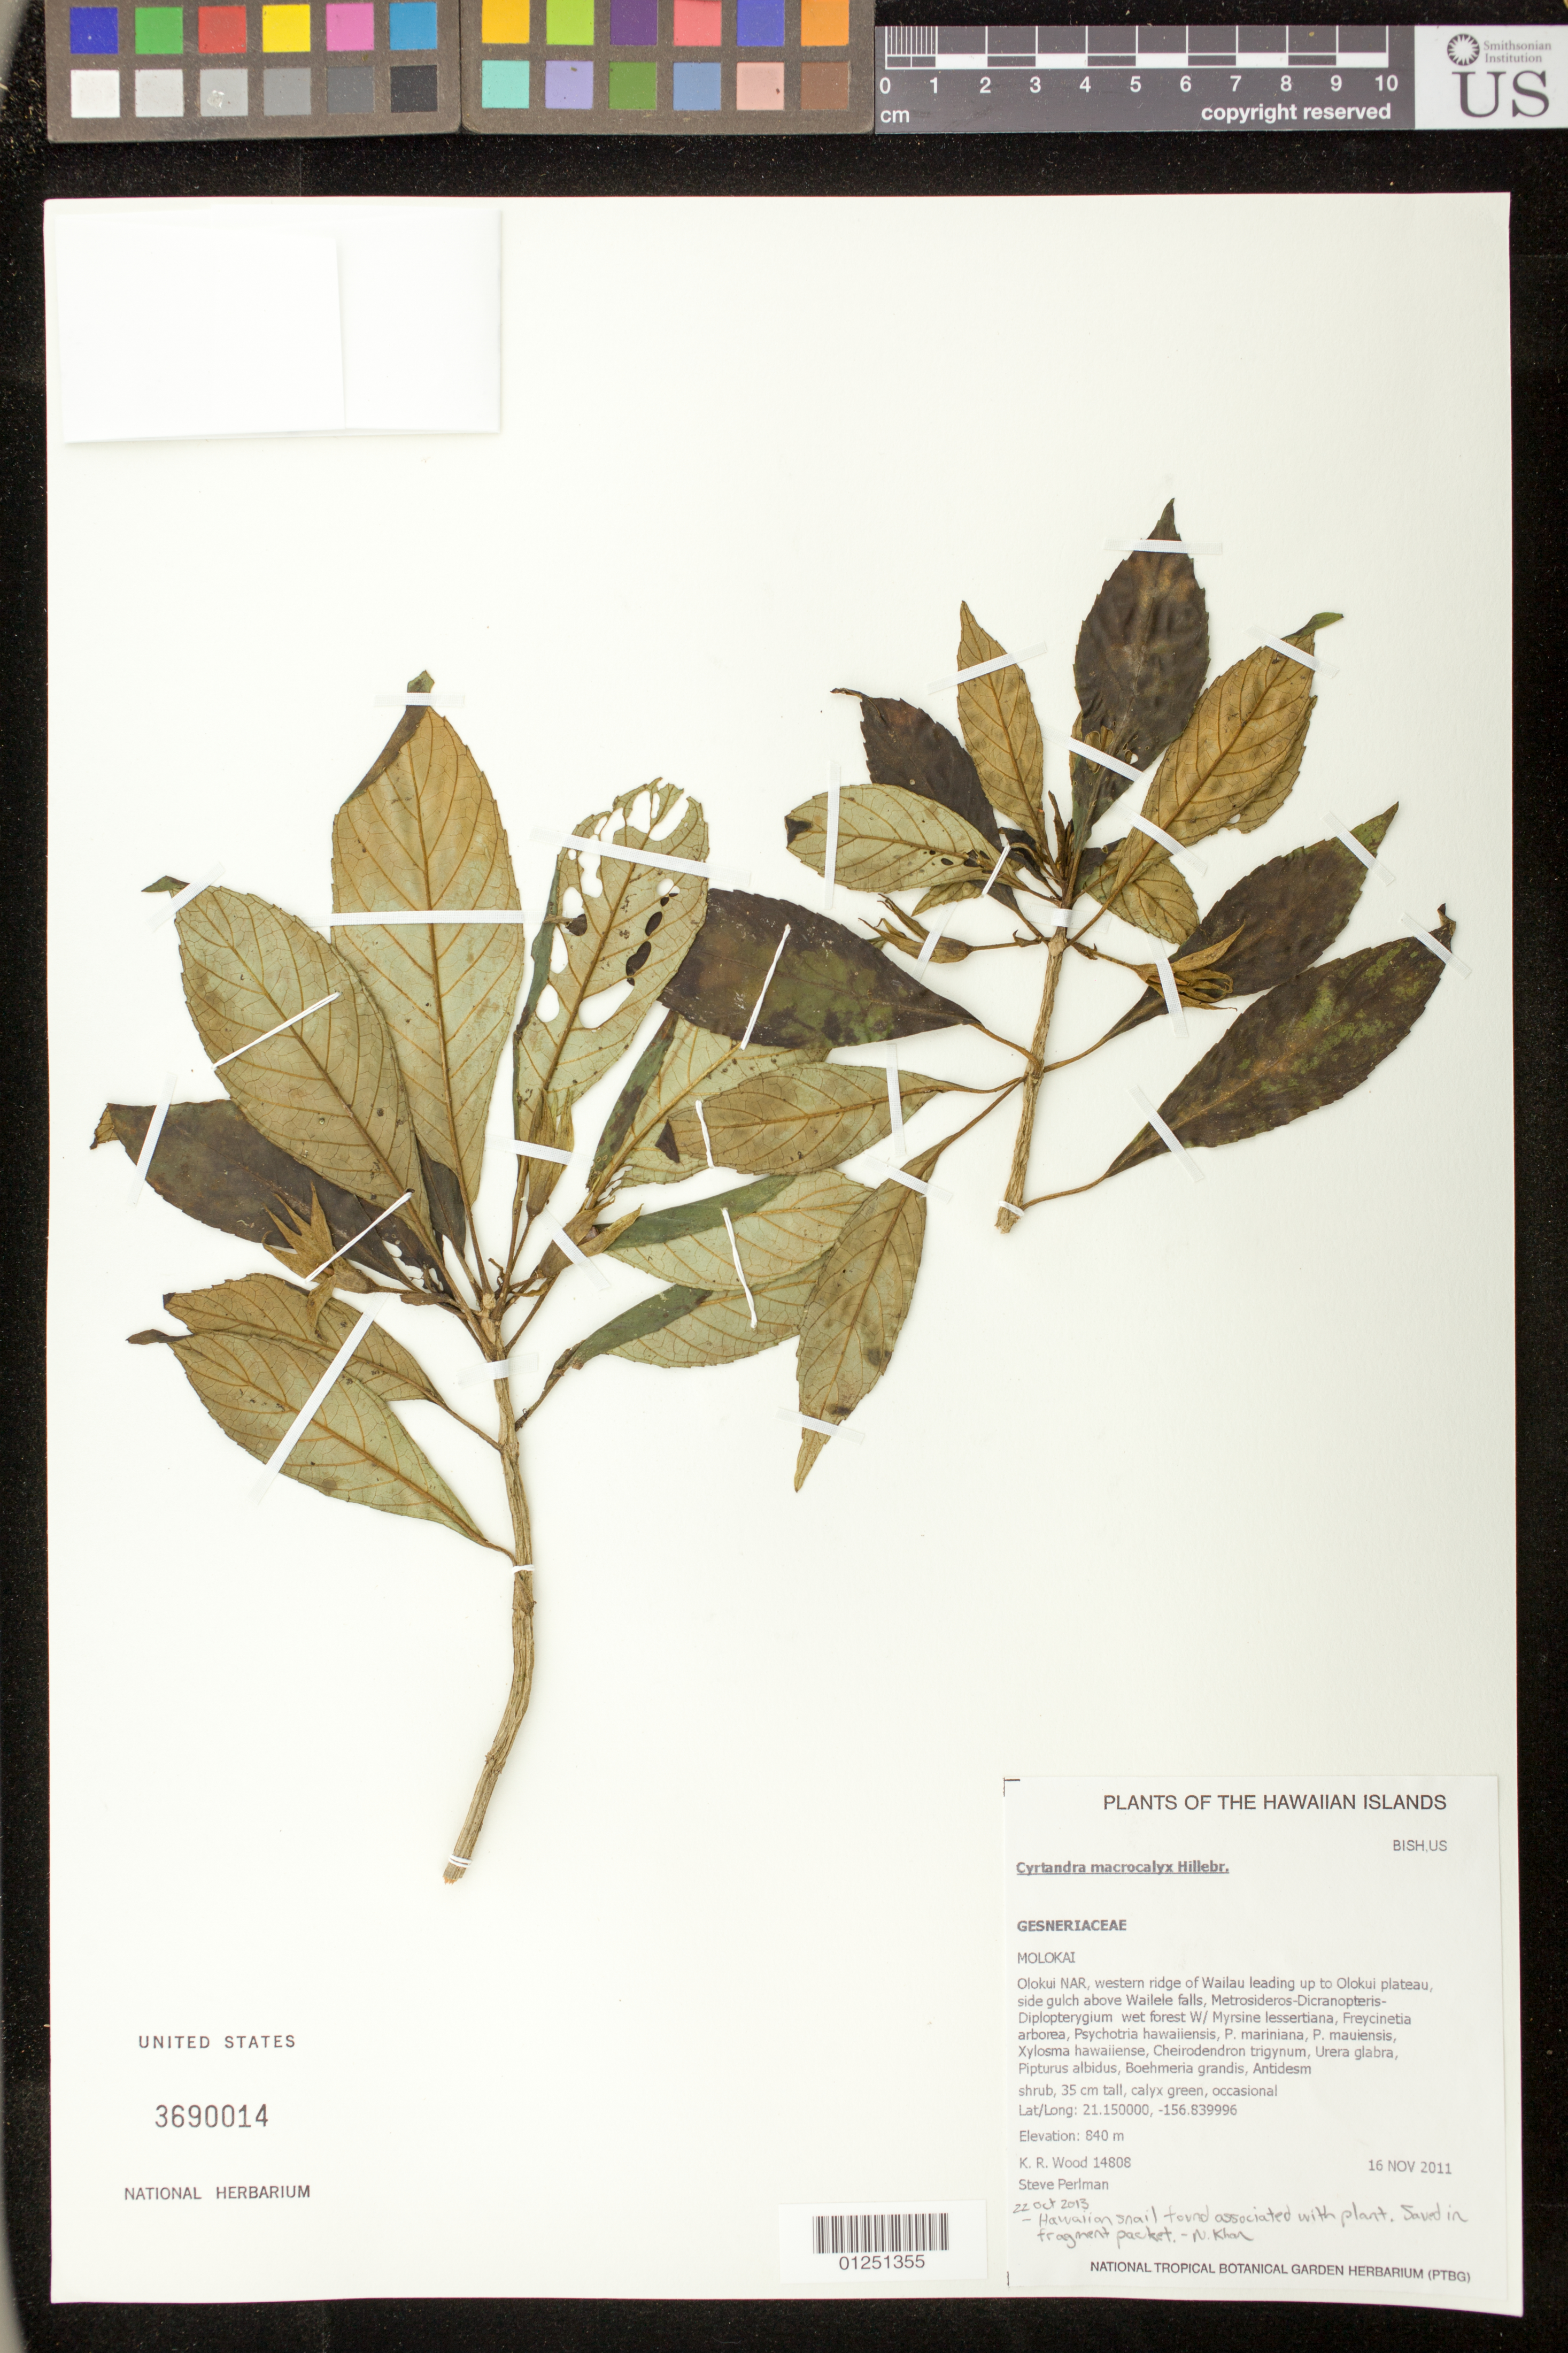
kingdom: Plantae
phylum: Tracheophyta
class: Magnoliopsida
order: Lamiales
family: Gesneriaceae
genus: Cyrtandra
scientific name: Cyrtandra macrocalyx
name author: Hillebr.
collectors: K. R. Wood & S. P. Perlman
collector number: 14808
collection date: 2011-11-16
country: United States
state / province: Hawaii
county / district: Maui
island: Moloka'i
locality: Olokui NAR, western ridge of Wailau leading up to Olokui plateau, side gulch above Wailele falls.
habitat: Wet forest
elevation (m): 840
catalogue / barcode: US 3690014